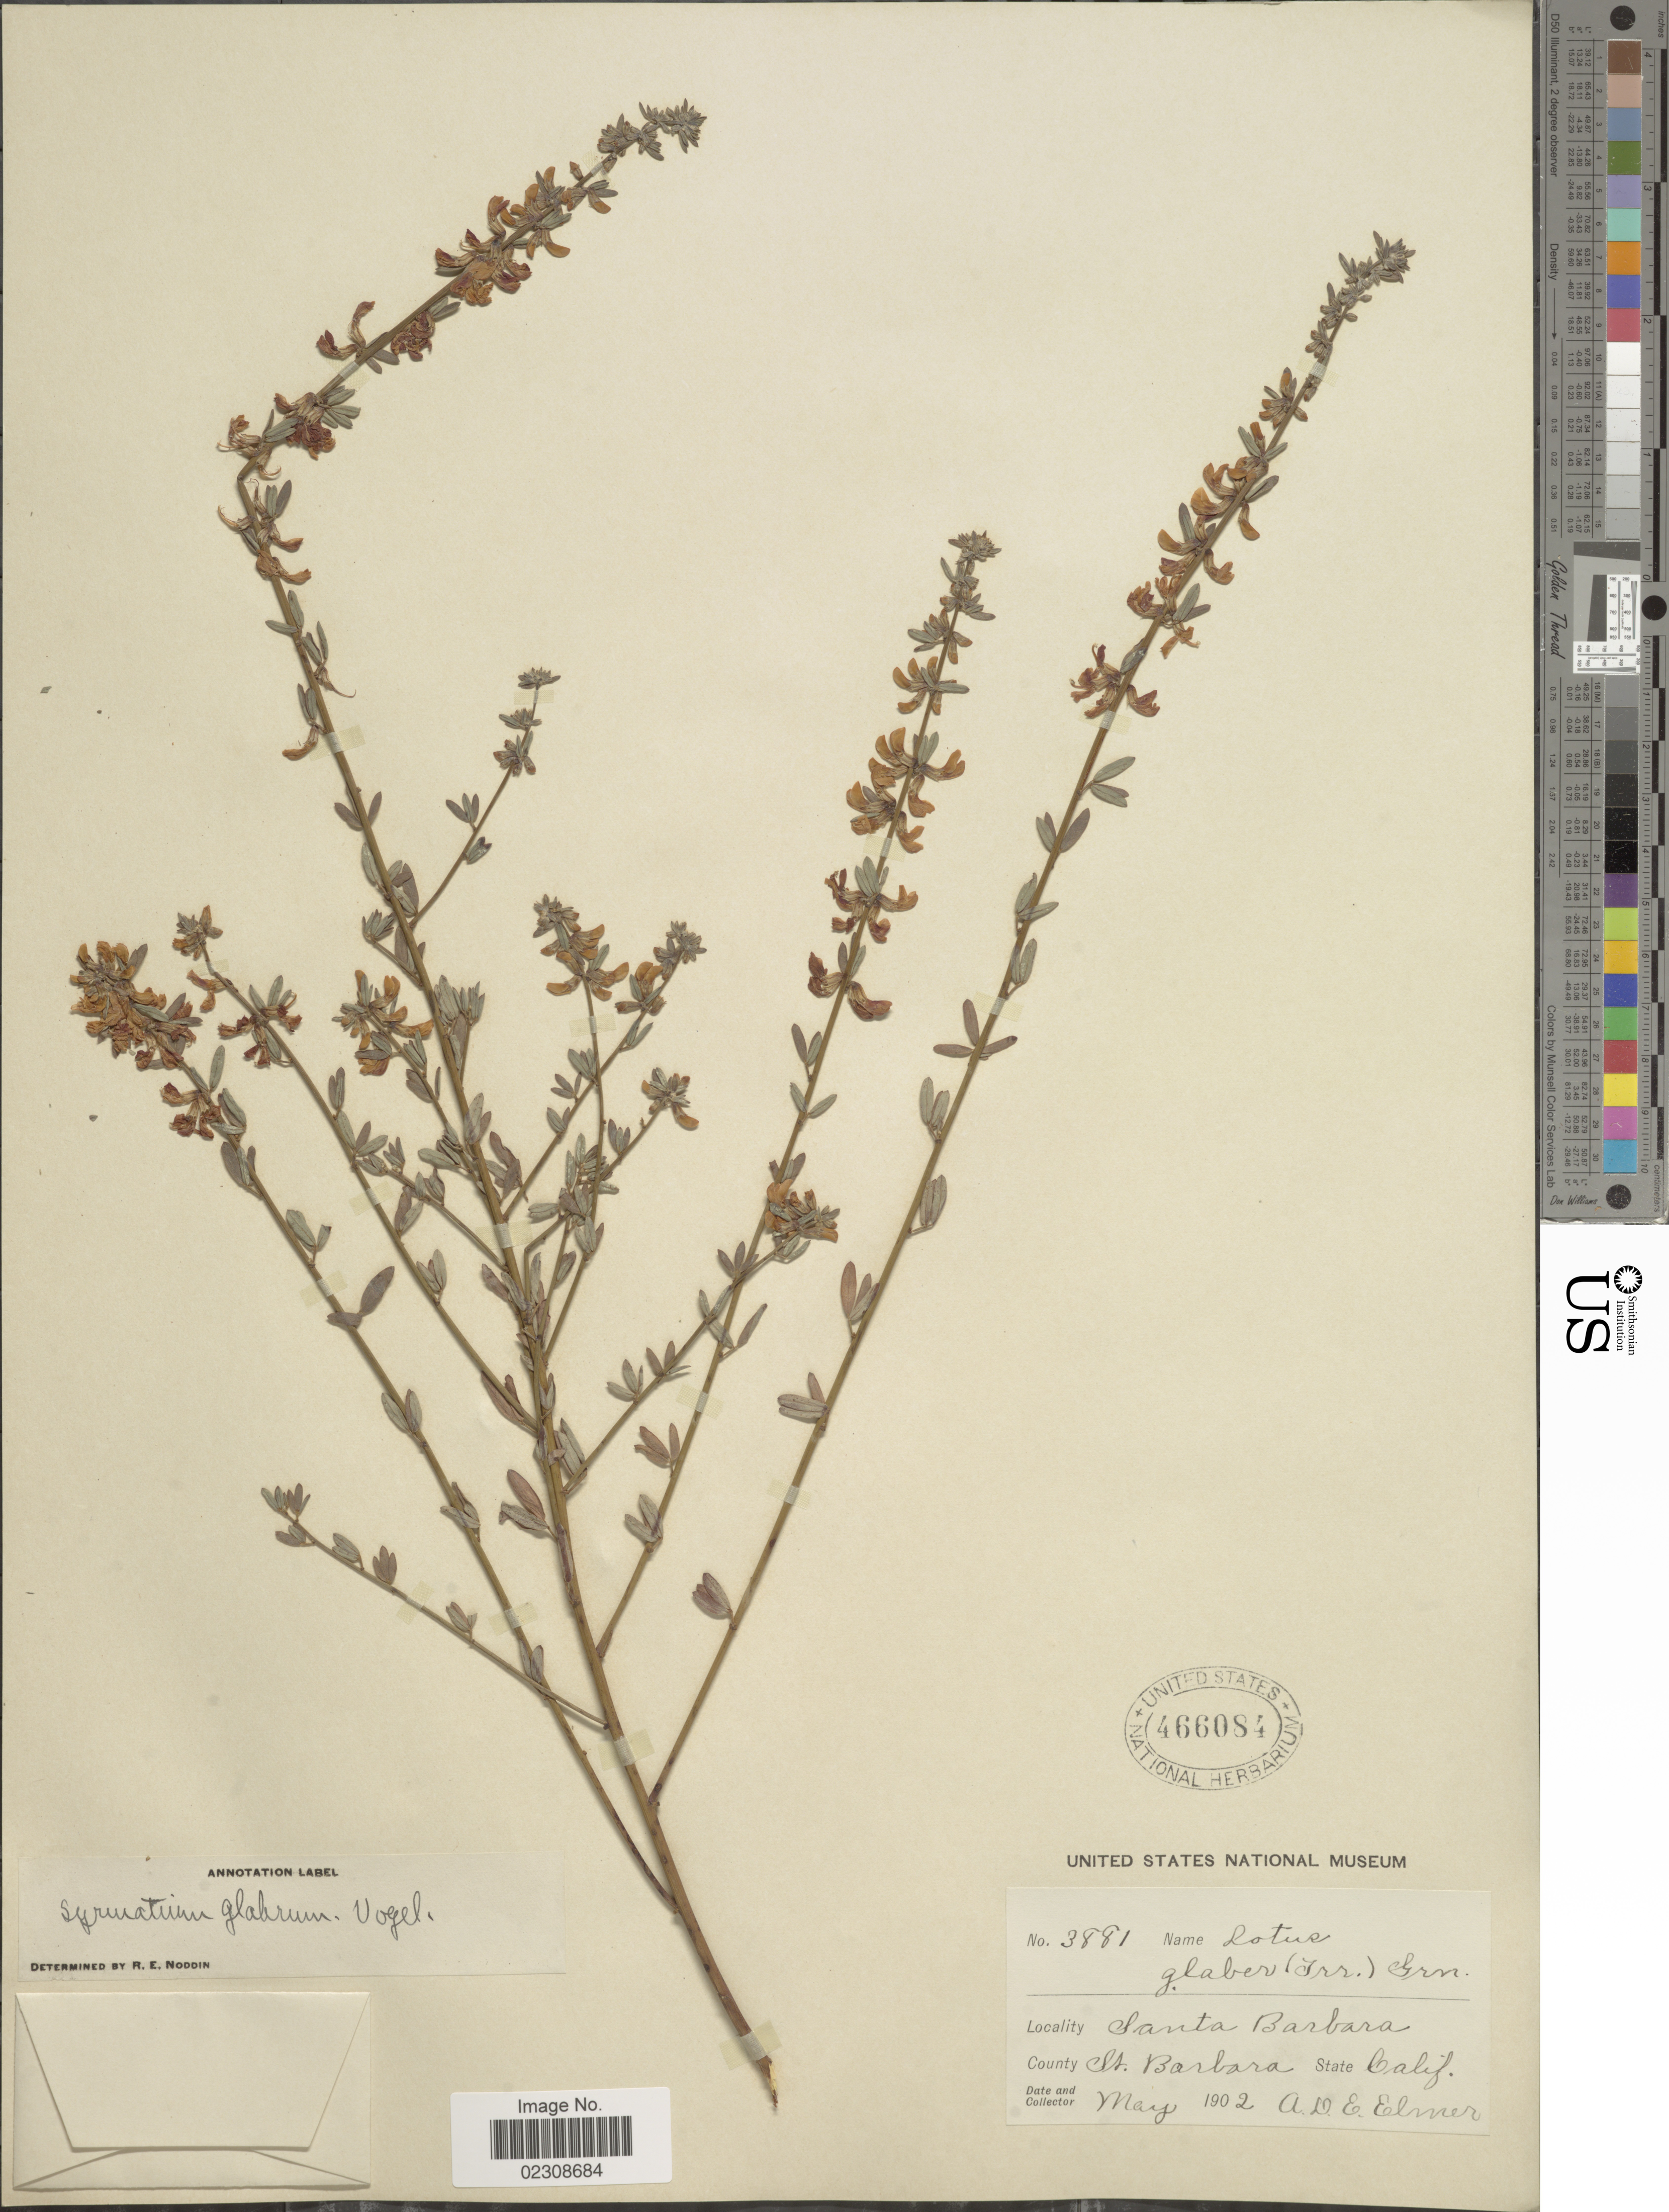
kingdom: Plantae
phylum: Tracheophyta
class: Magnoliopsida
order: Fabales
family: Fabaceae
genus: Syrmatium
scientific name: Syrmatium glabrum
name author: Vogel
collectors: A. D. E. Elmer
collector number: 3881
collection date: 1902-05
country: United States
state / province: California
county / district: Santa Barbara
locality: Santa Barbara. St, Barbara County. Calif.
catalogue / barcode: US 466084